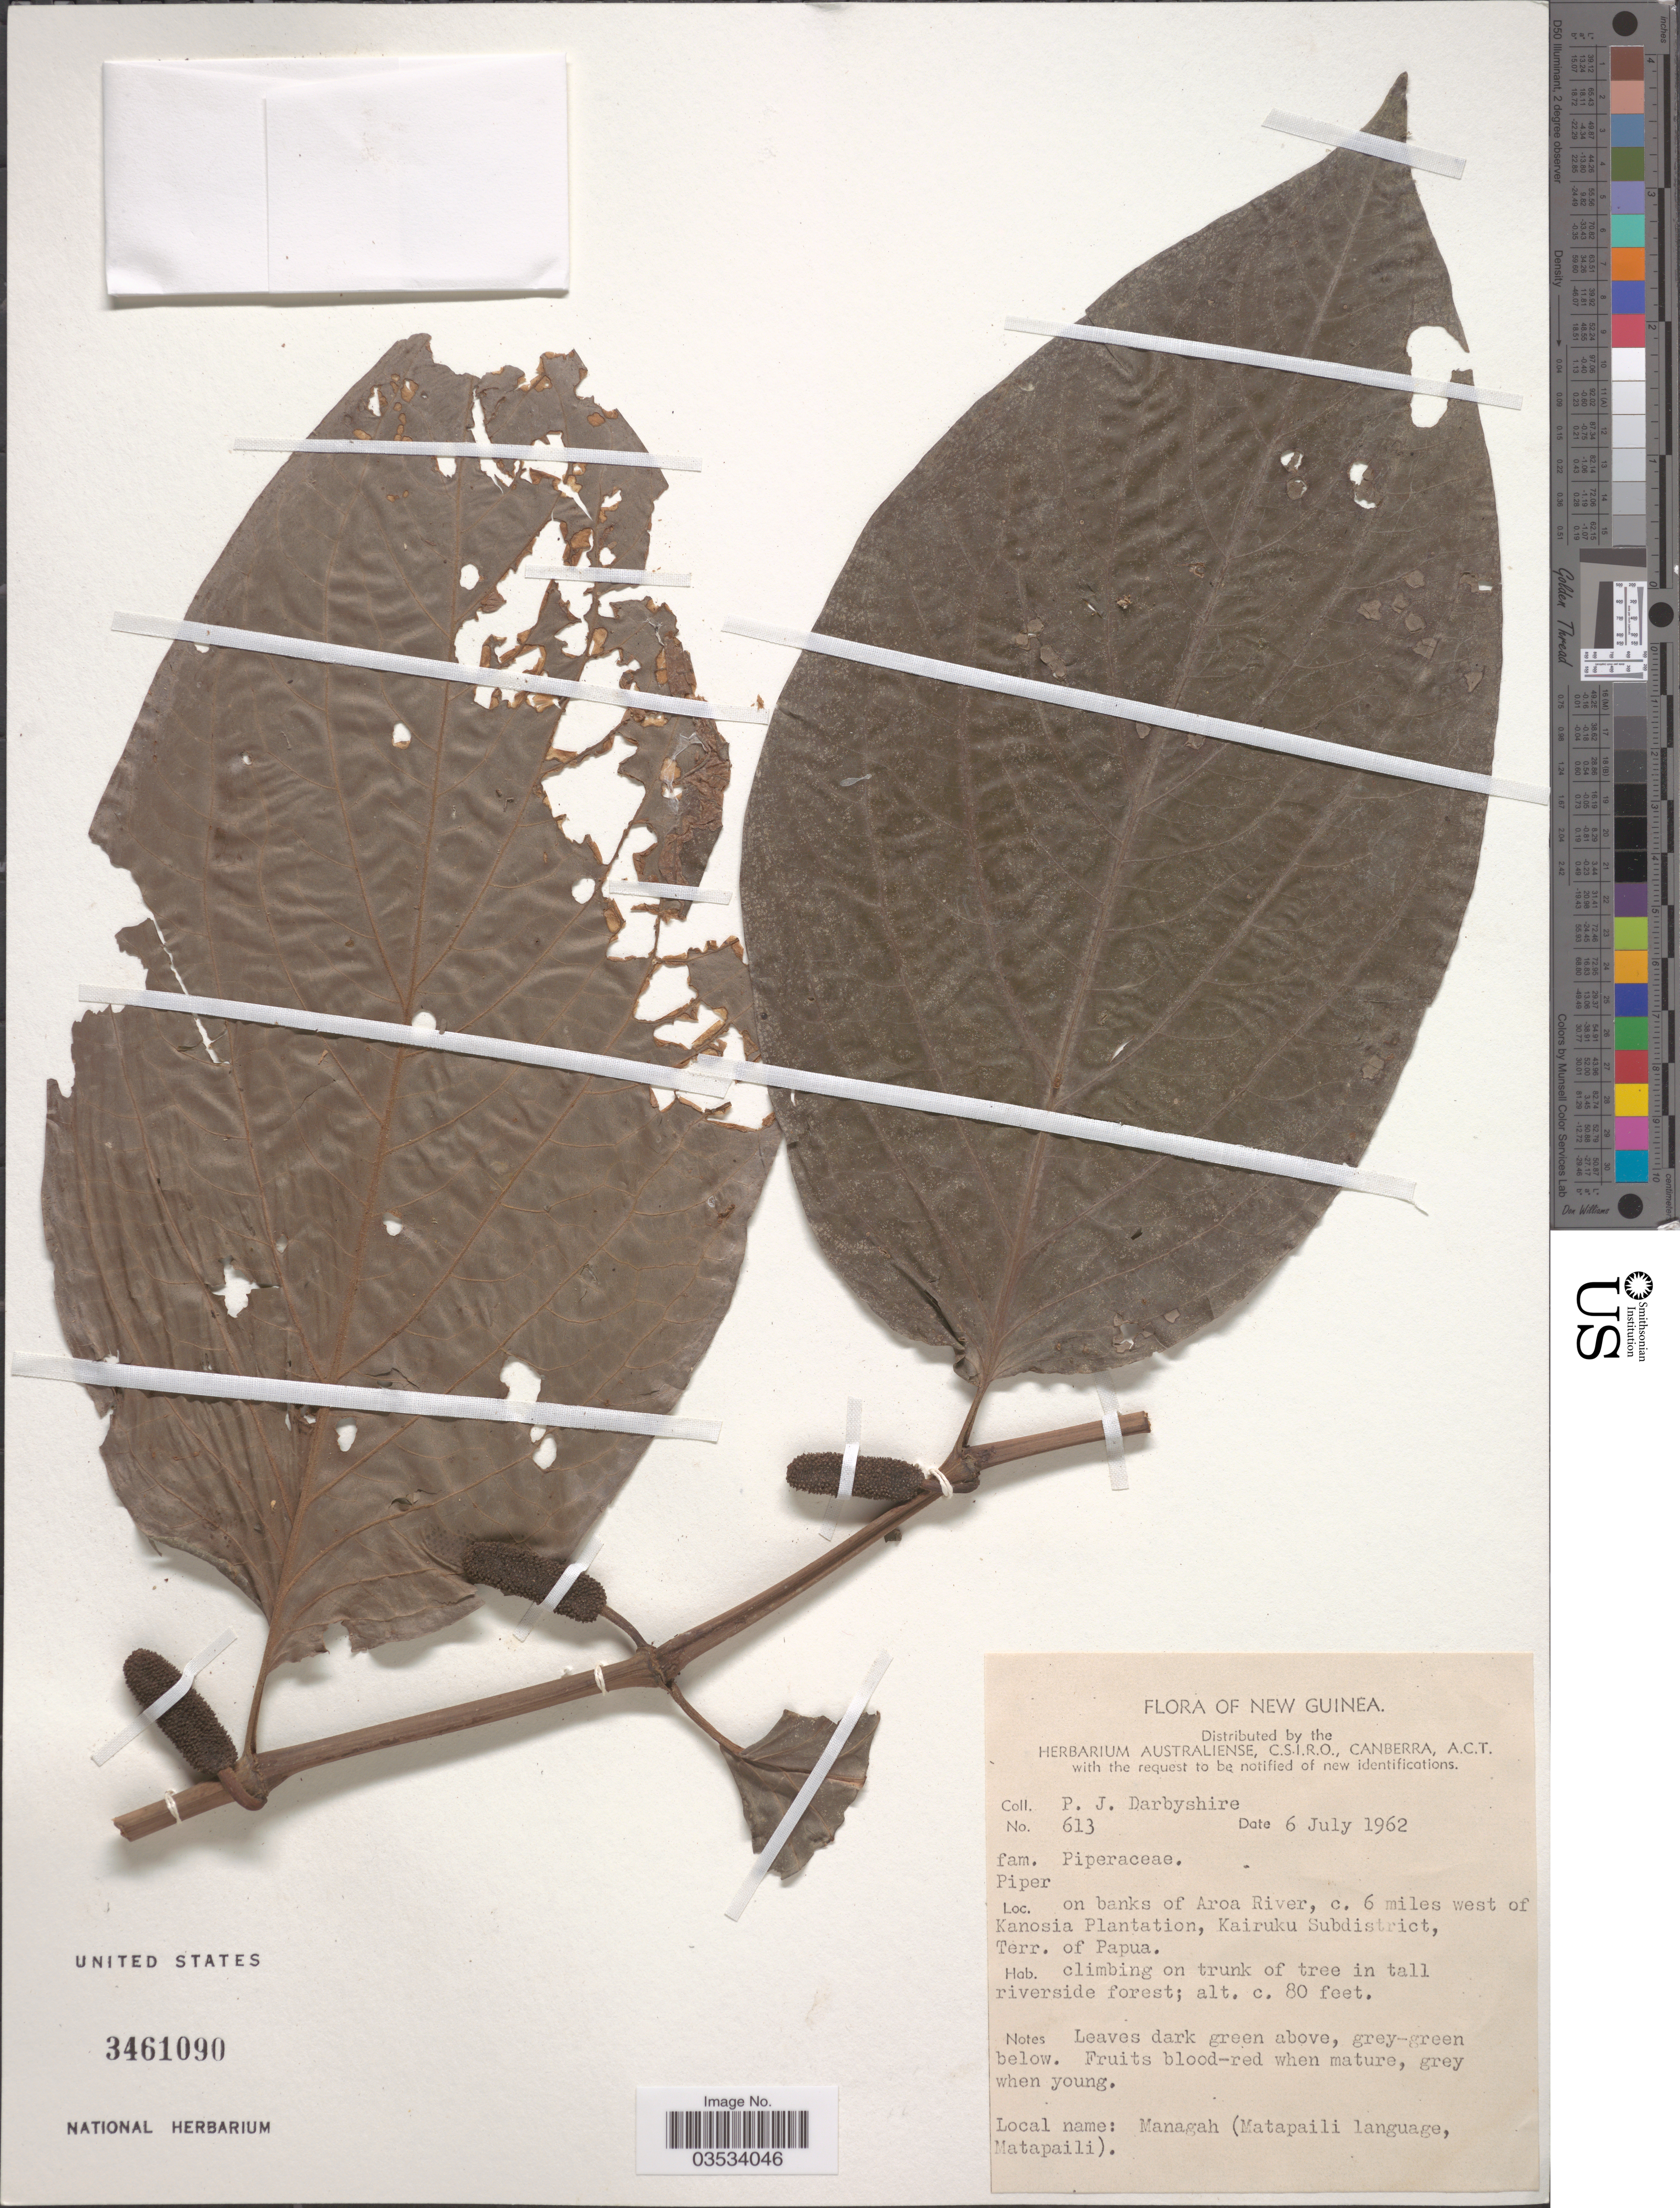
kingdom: Plantae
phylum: Tracheophyta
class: Magnoliopsida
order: Piperales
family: Piperaceae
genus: Piper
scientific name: Piper sp.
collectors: P. Darbyshire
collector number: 613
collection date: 1962-07-06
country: Papua New Guinea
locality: New Guinea. On banks of Aroa River, c. 6 miles west of Kanosia Plantation, Kairuku Subdistrict, Terr. of Papua.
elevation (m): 24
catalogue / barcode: US 3461090